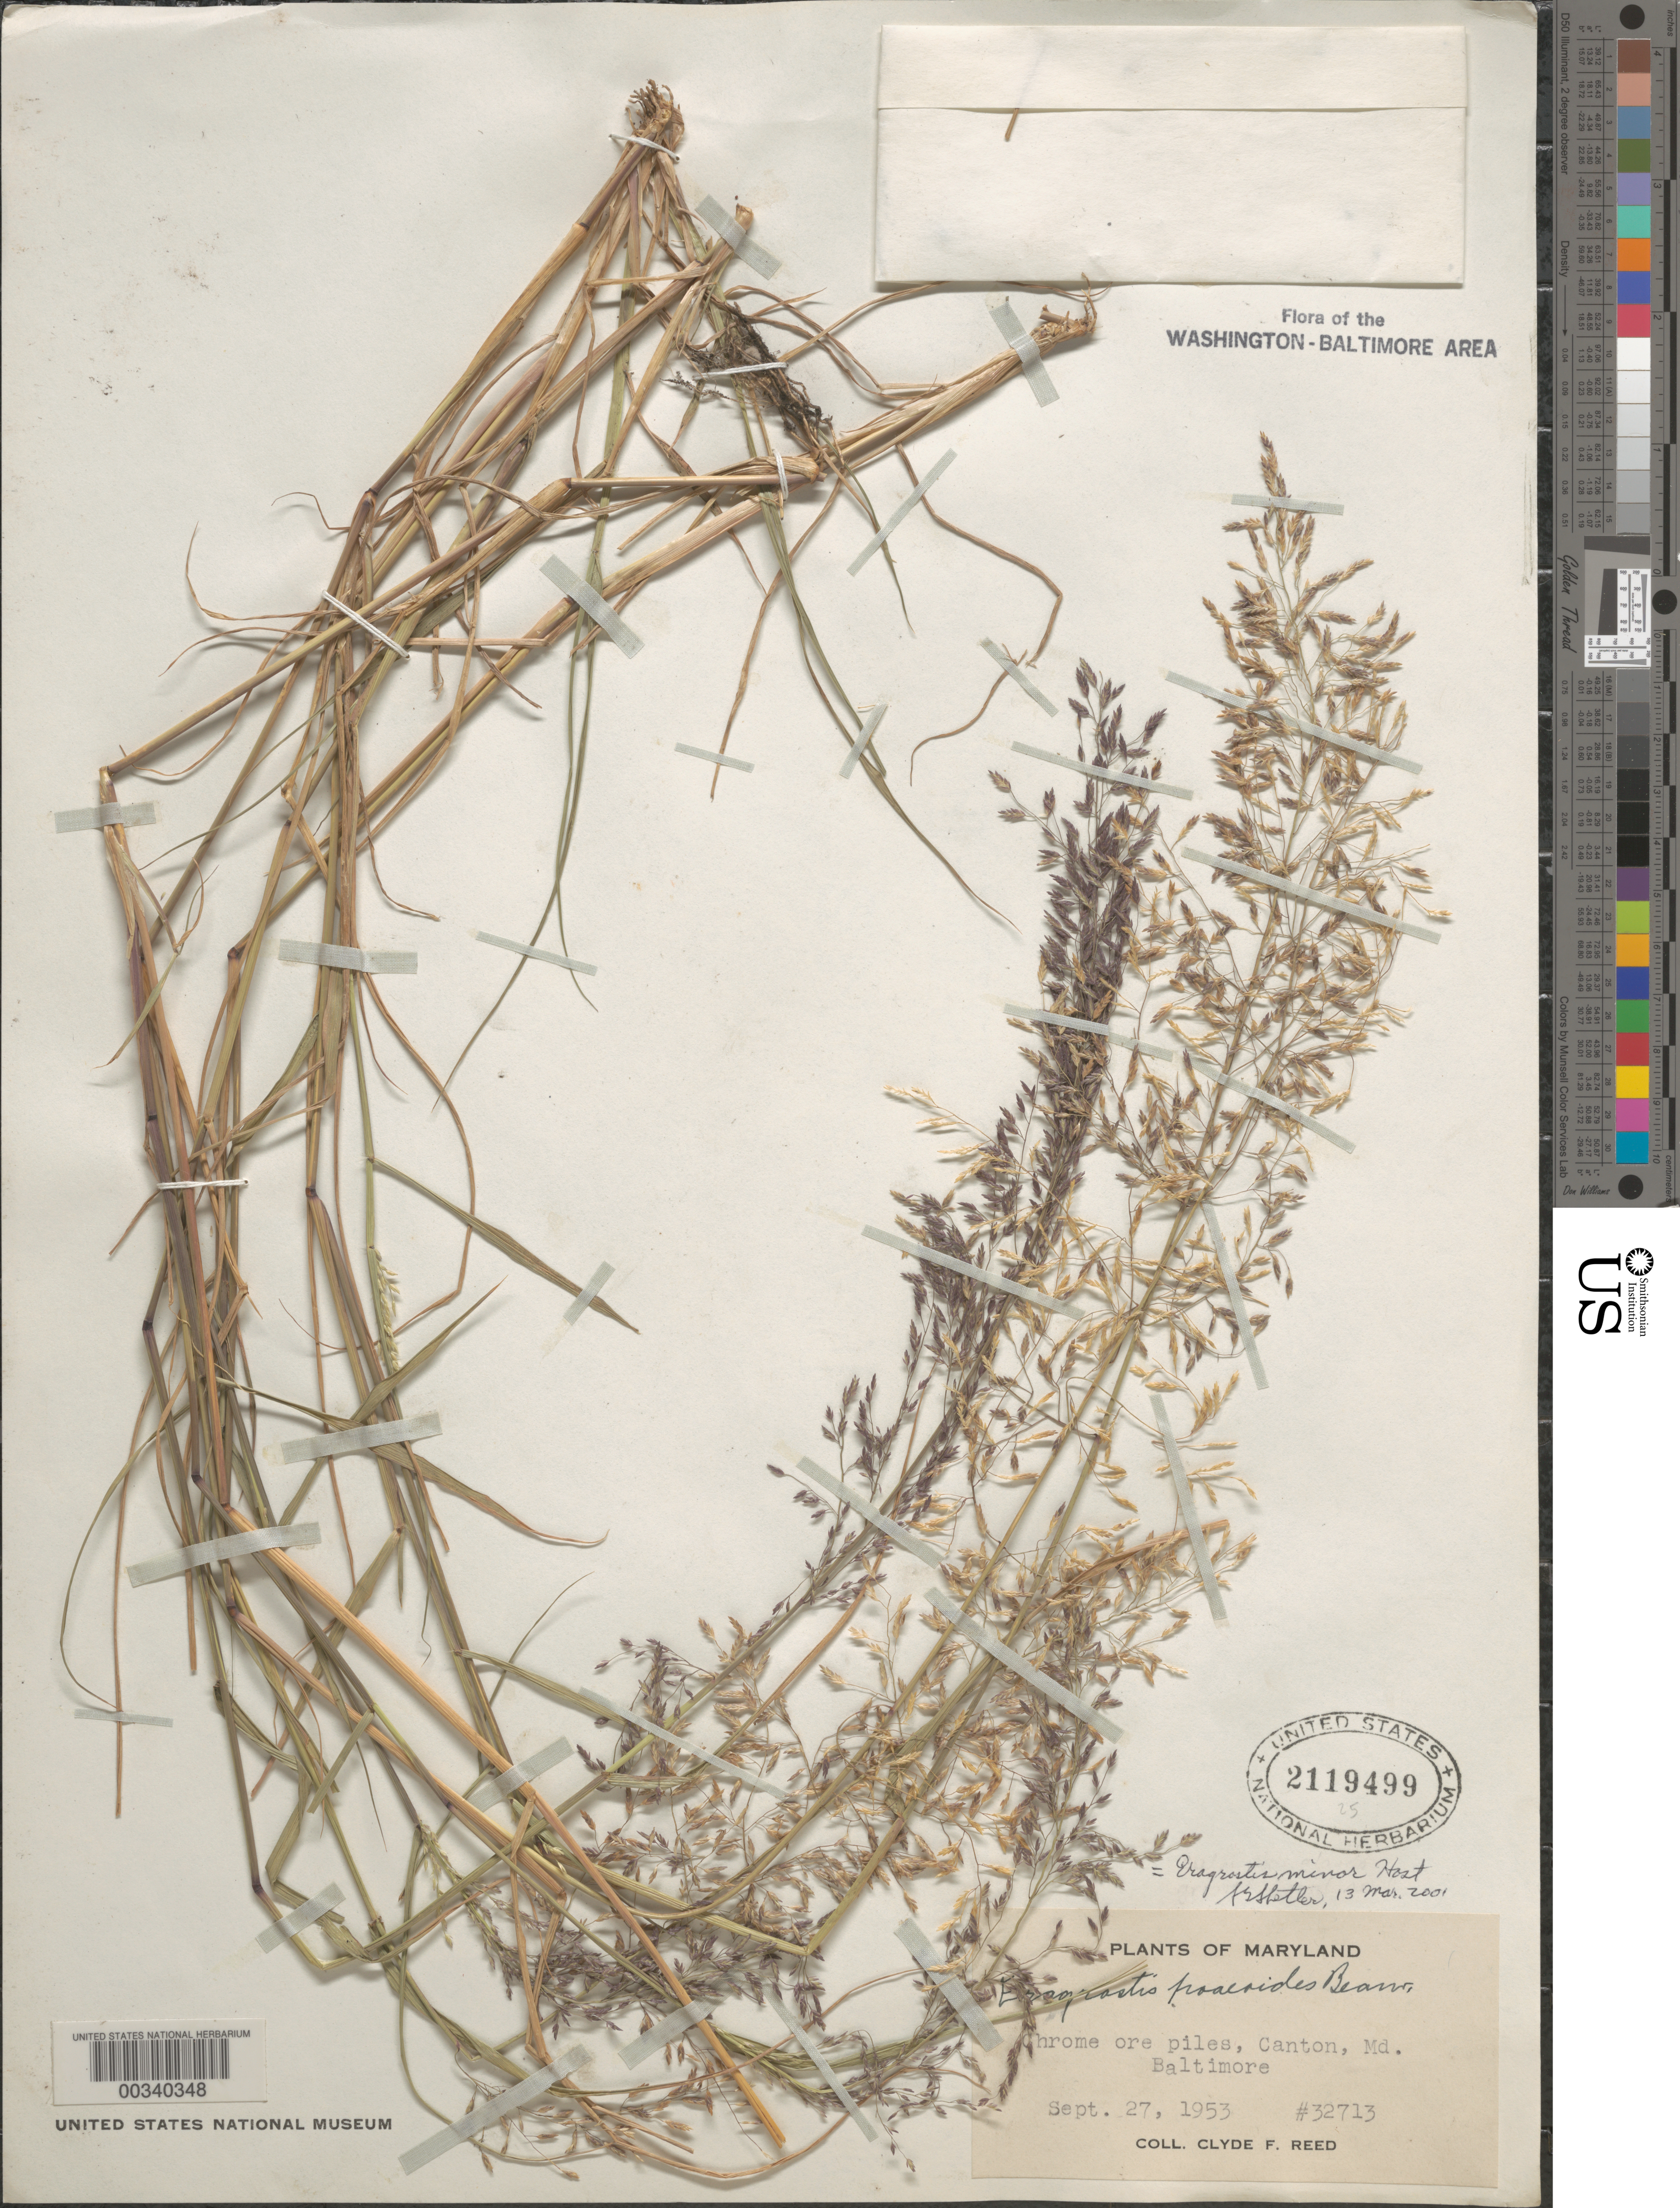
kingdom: Plantae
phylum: Tracheophyta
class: Liliopsida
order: Poales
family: Poaceae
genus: Eragrostis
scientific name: Eragrostis minor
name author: Host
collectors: C. F. Reed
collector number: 32713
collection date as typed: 27 Sep 1953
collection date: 1953-09-27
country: United States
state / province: Maryland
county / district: City of Baltimore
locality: Canton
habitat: Chrome ore piles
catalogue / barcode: US 2119499